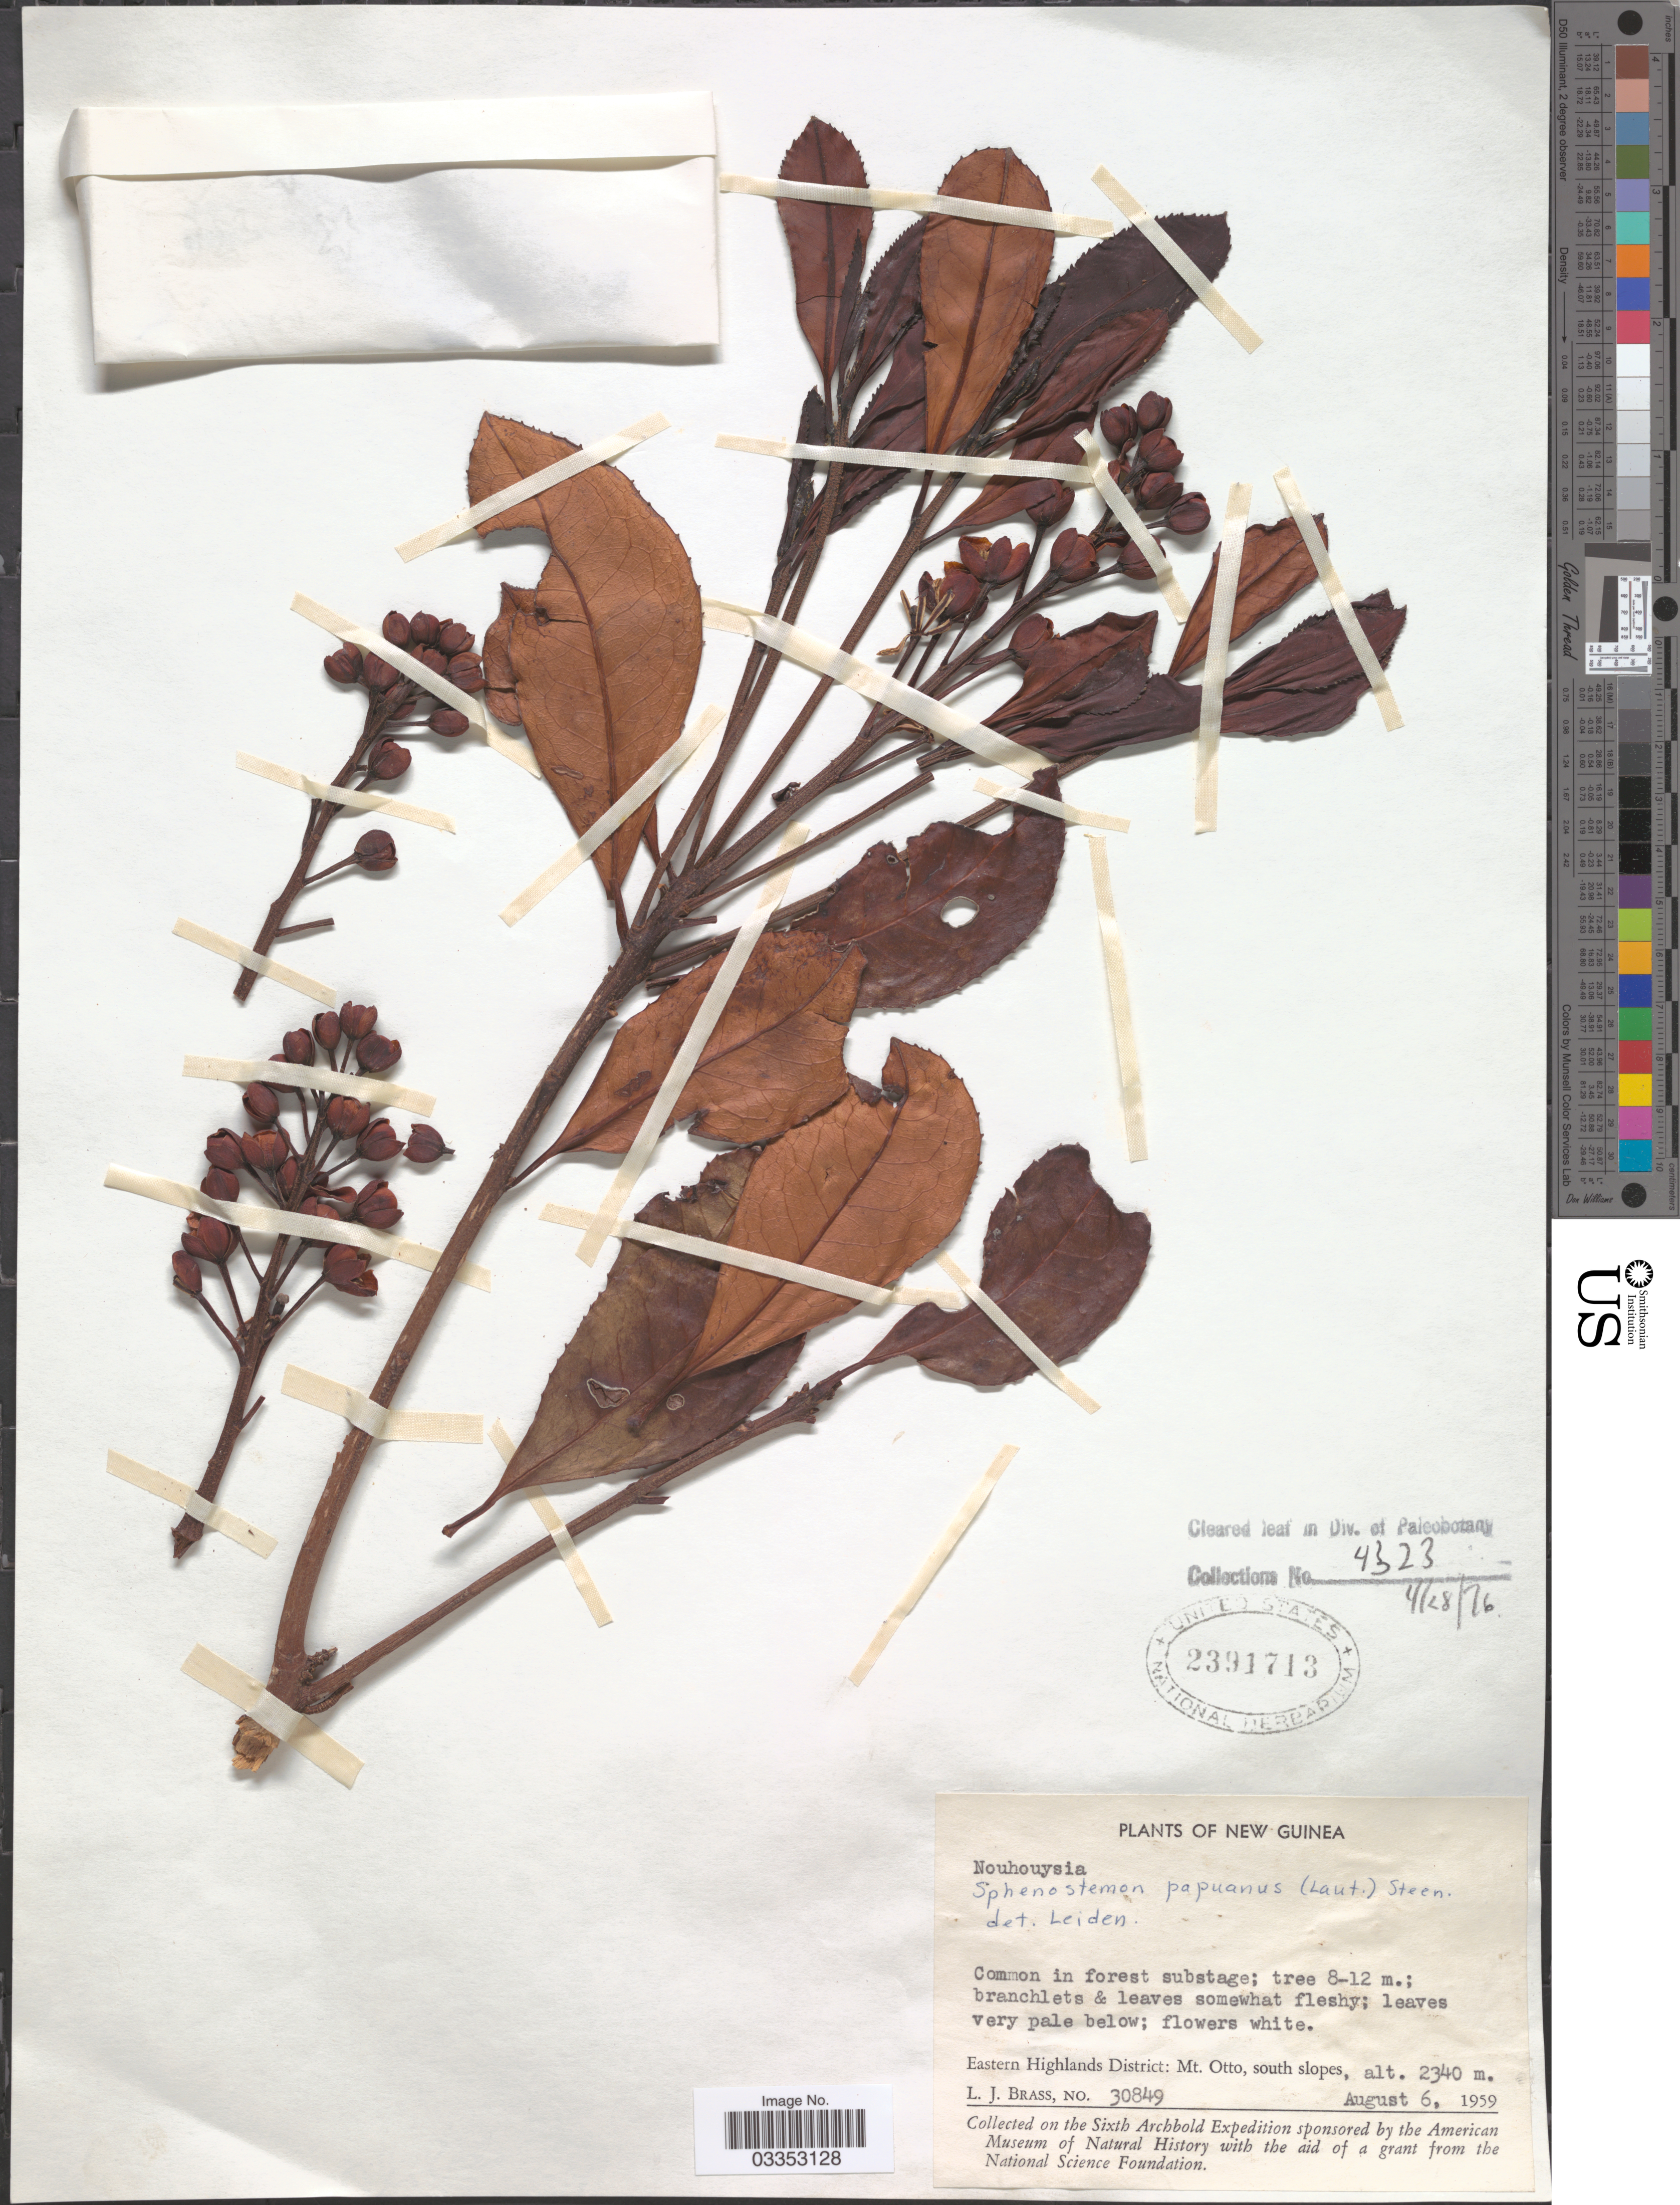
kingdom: Plantae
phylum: Tracheophyta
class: Magnoliopsida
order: Paracryphiales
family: Paracryphiaceae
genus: Sphenostemon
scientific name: Sphenostemon papuanus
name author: (Lauterb.) Steenis & Erdtm.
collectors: L. J. Brass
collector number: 30849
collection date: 1959-08-06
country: Papua New Guinea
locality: New Guinea. Eastern Highlands District: Mt. Otto, south slopes.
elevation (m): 2340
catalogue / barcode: US 2391713